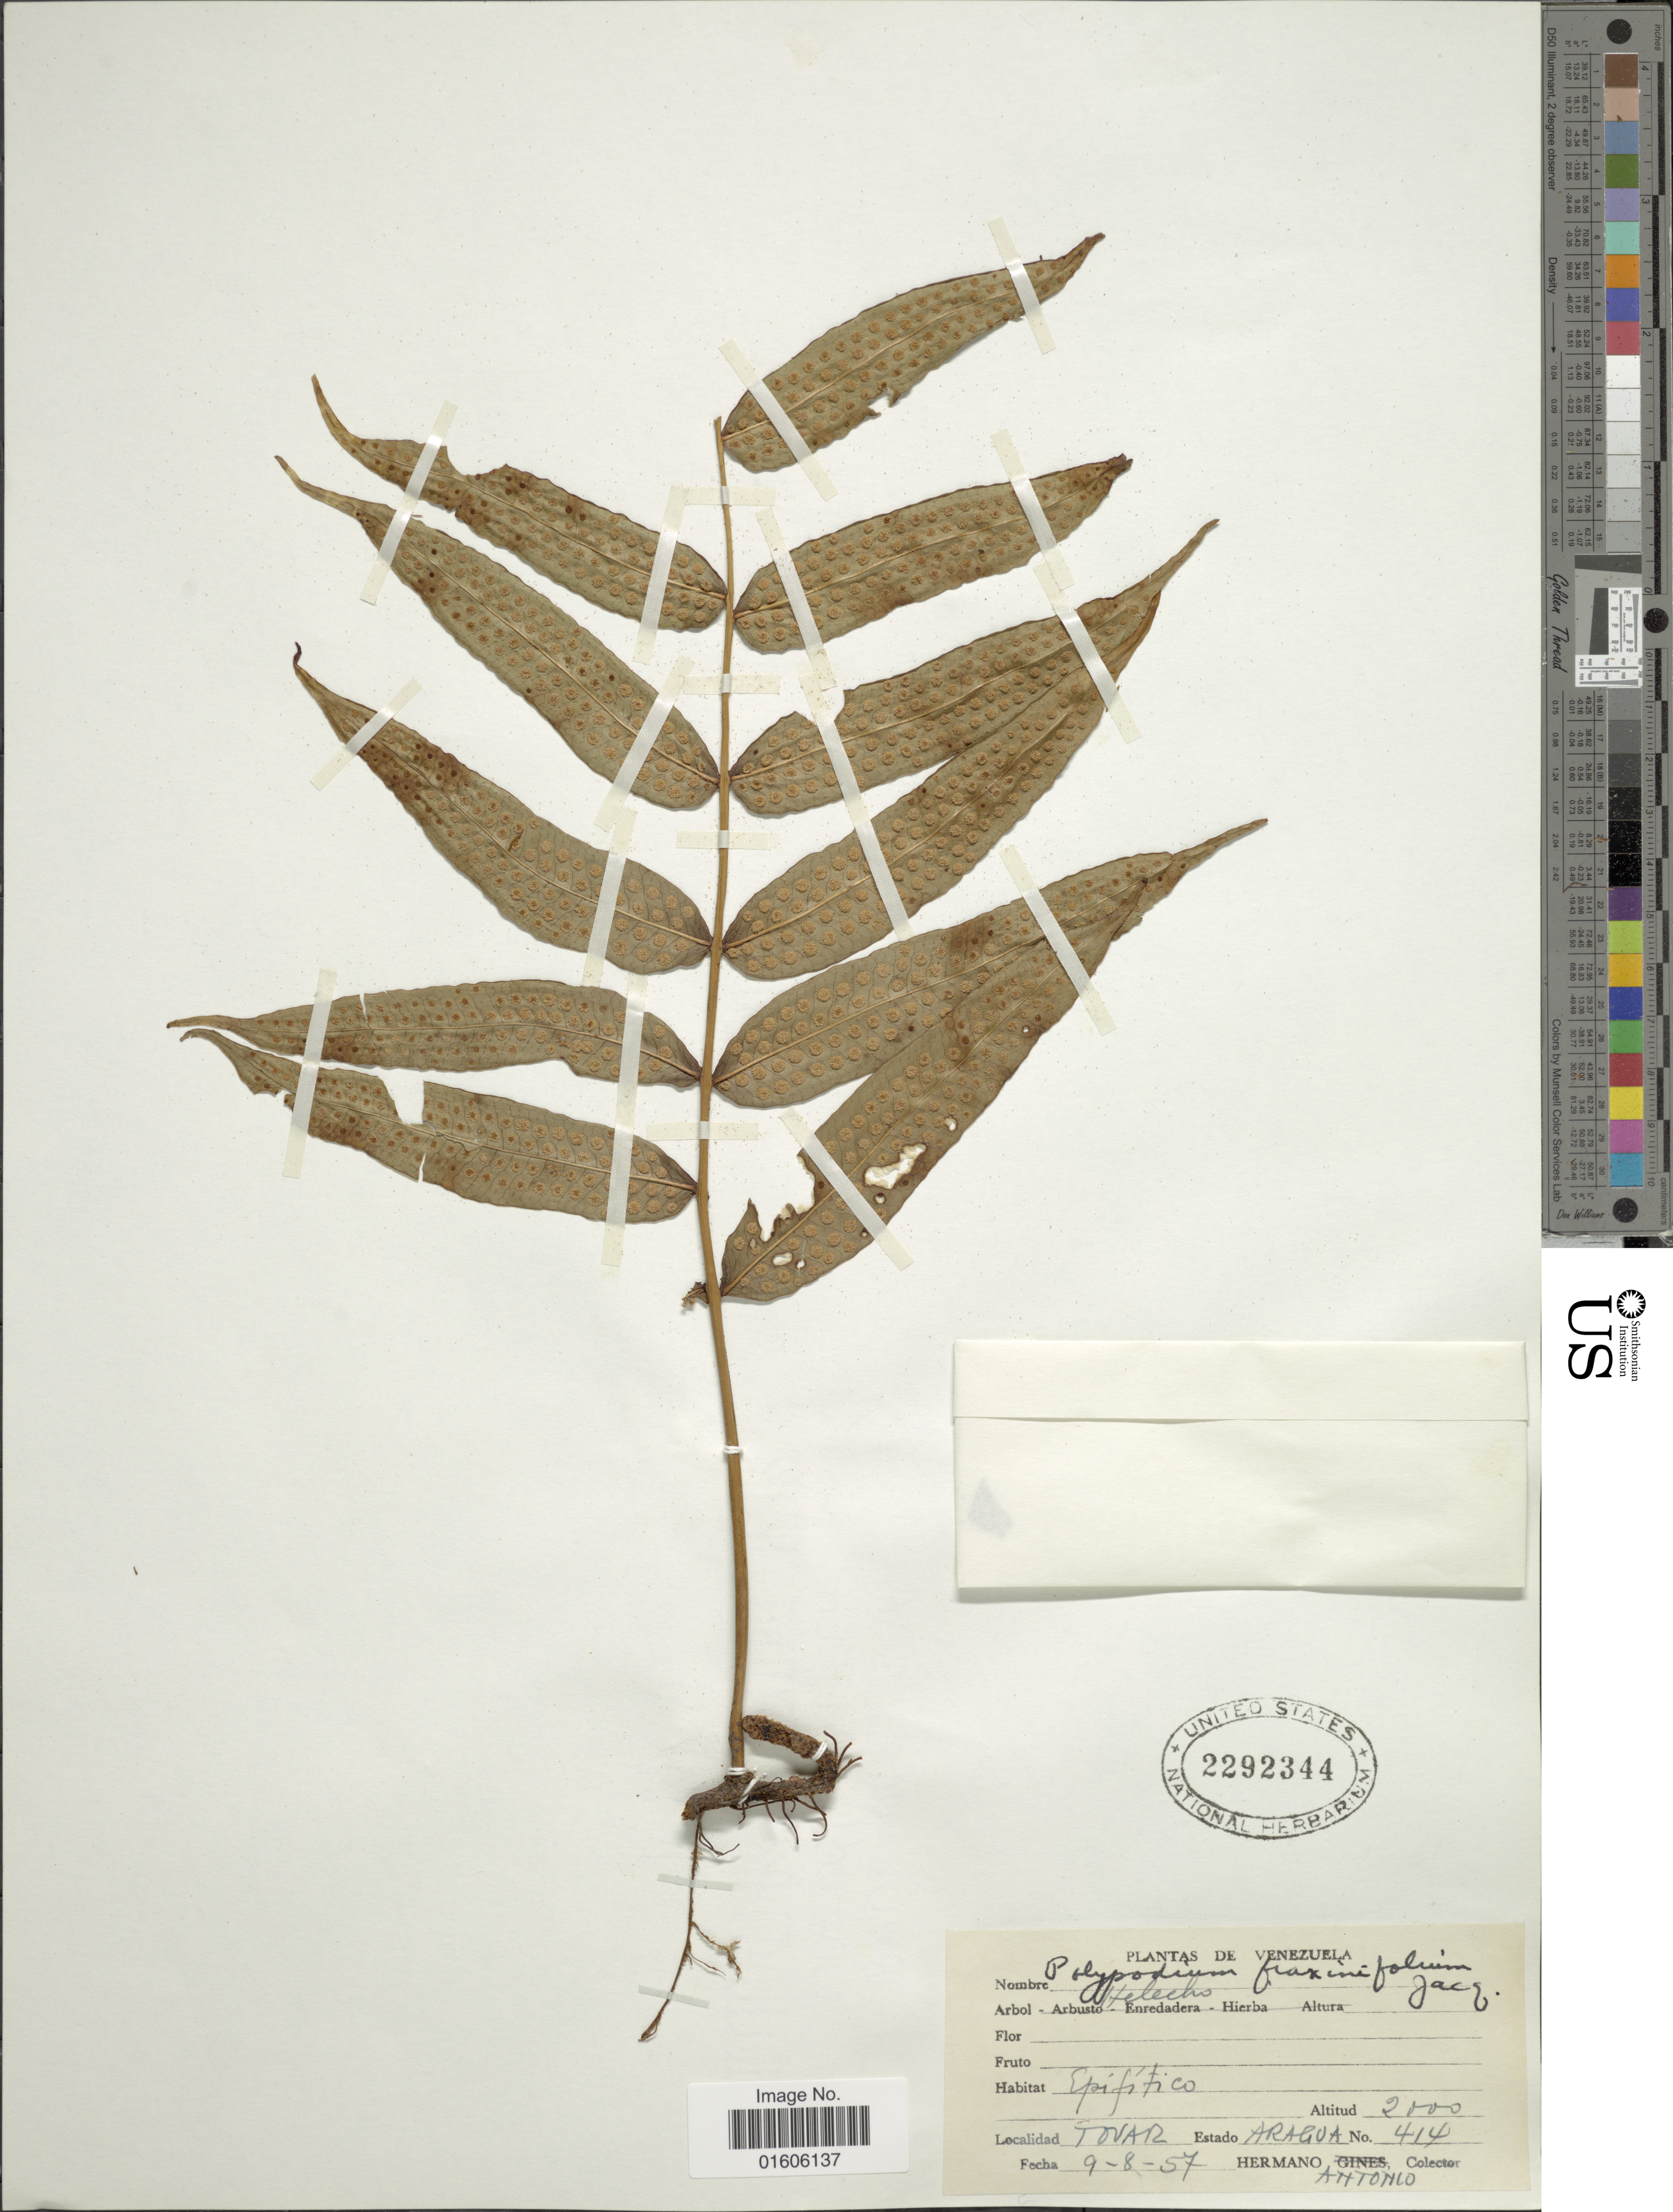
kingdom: Plantae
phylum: Tracheophyta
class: Polypodiopsida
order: Polypodiales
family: Polypodiaceae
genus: Serpocaulon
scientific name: Serpocaulon fraxinifolium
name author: (Jacq.) A.R. Sm.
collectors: H. Antonio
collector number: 414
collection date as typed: Transcribed d/m/y: 9/8/57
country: Venezuela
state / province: Aragua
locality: Tovar. Estado Aragua.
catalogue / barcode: US 2292344